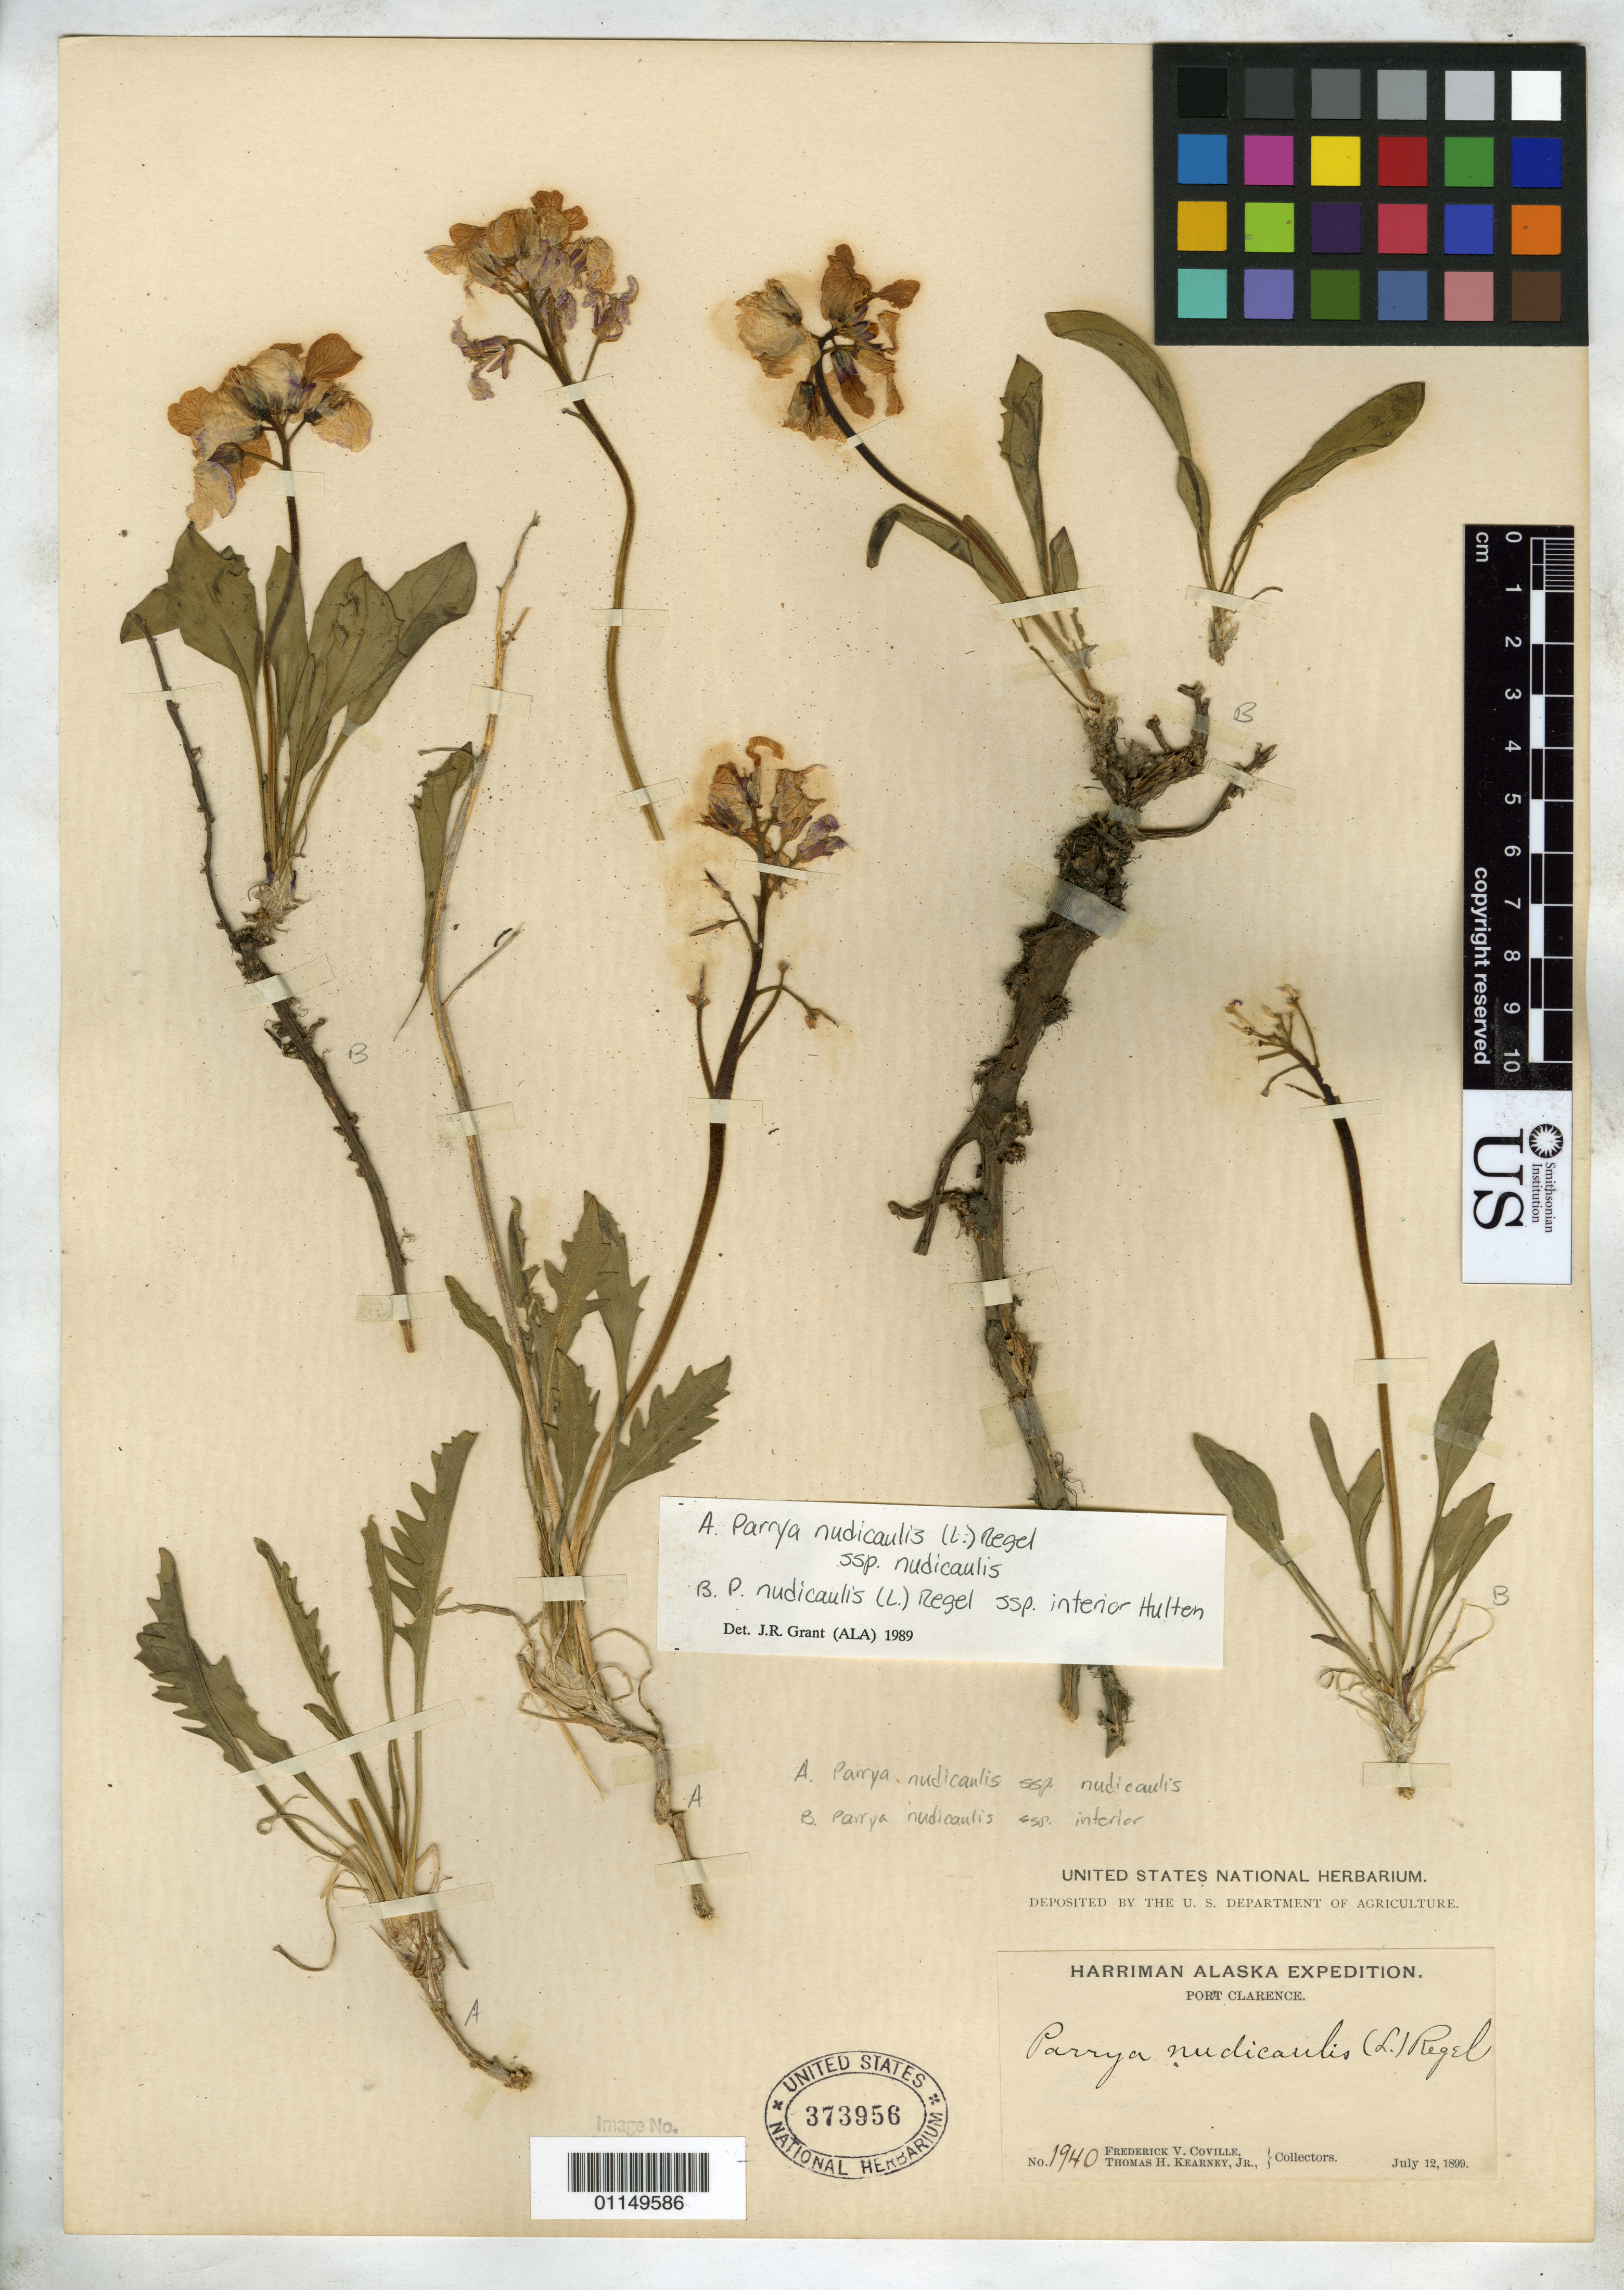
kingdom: Plantae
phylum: Tracheophyta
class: Magnoliopsida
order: Brassicales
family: Brassicaceae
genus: Parrya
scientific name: Parrya nudicaulis subsp. nudicaulis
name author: (L.) Regel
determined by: Grant, J. R., (SWITZERLAND)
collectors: F. V. Coville & T. H. Kearney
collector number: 1940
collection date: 1899-07-12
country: United States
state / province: Alaska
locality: Port Clarence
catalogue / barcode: US 373956